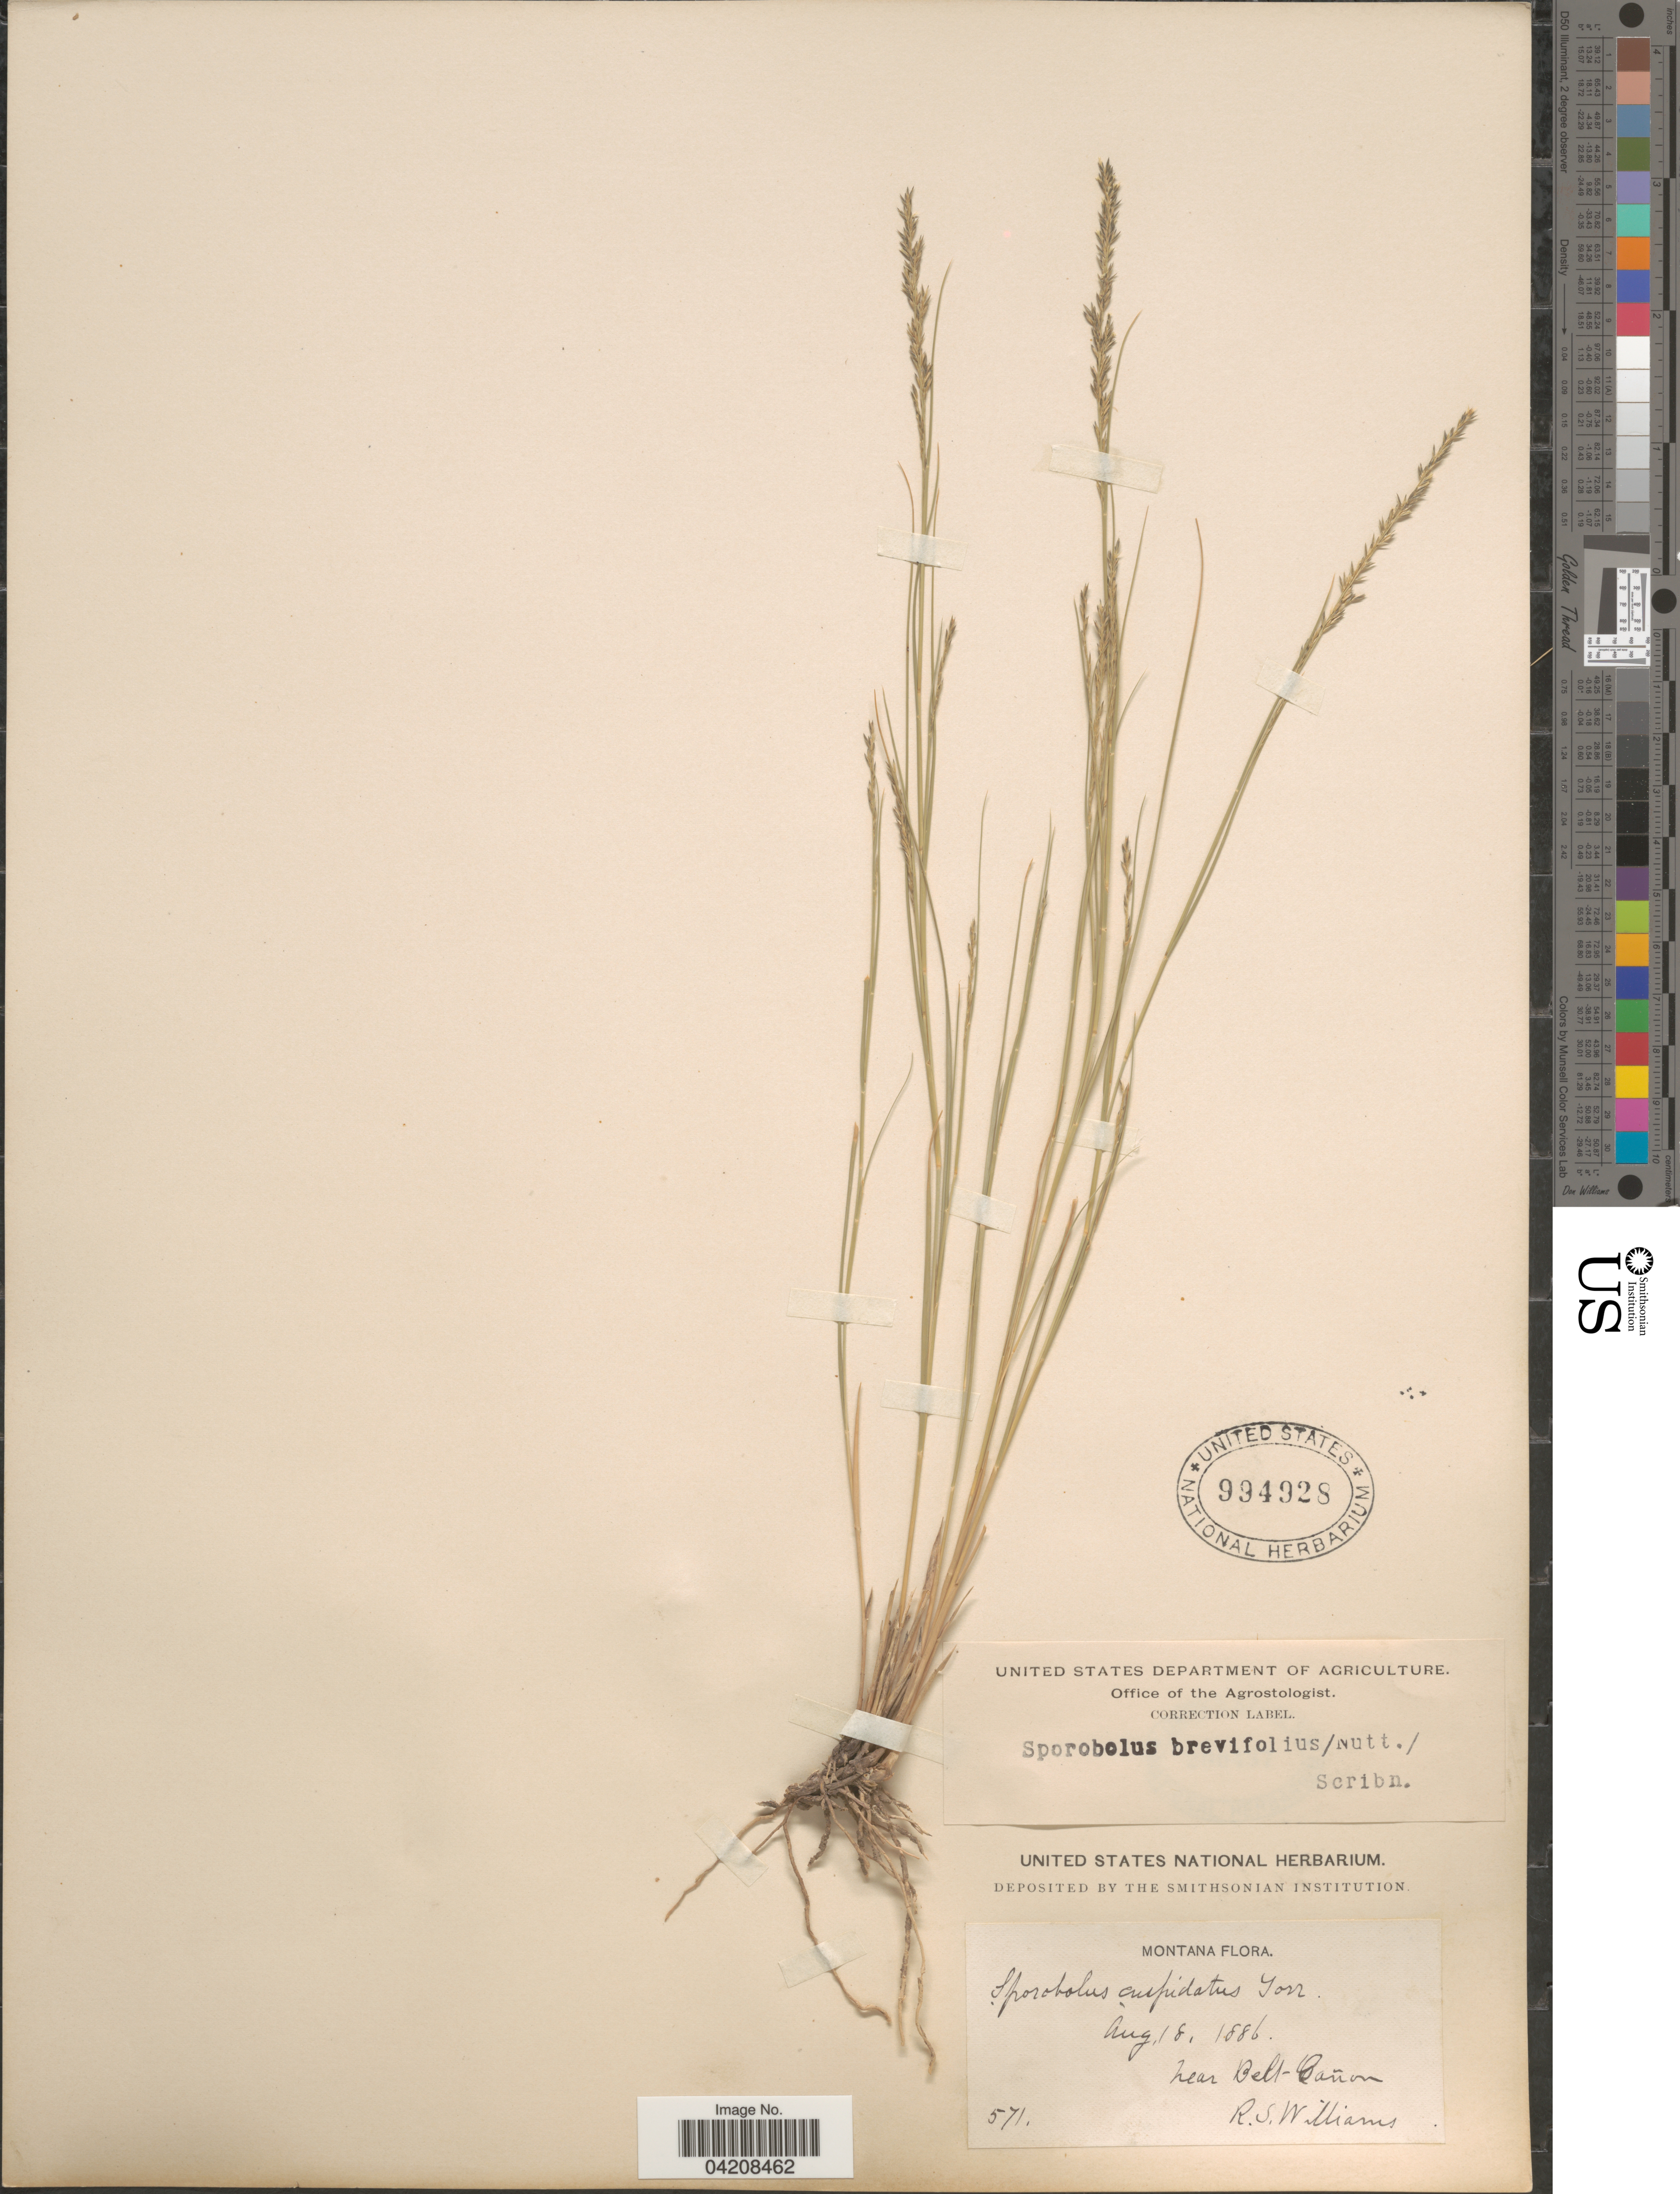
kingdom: Plantae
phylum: Tracheophyta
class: Liliopsida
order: Poales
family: Poaceae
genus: Muhlenbergia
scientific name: Muhlenbergia cuspidata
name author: (Torr. ex Hook.) Rydb.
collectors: R. S. Williams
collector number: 571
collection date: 1886-08-18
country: United States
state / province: Montana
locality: Near Belt Cañon.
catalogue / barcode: US 994928